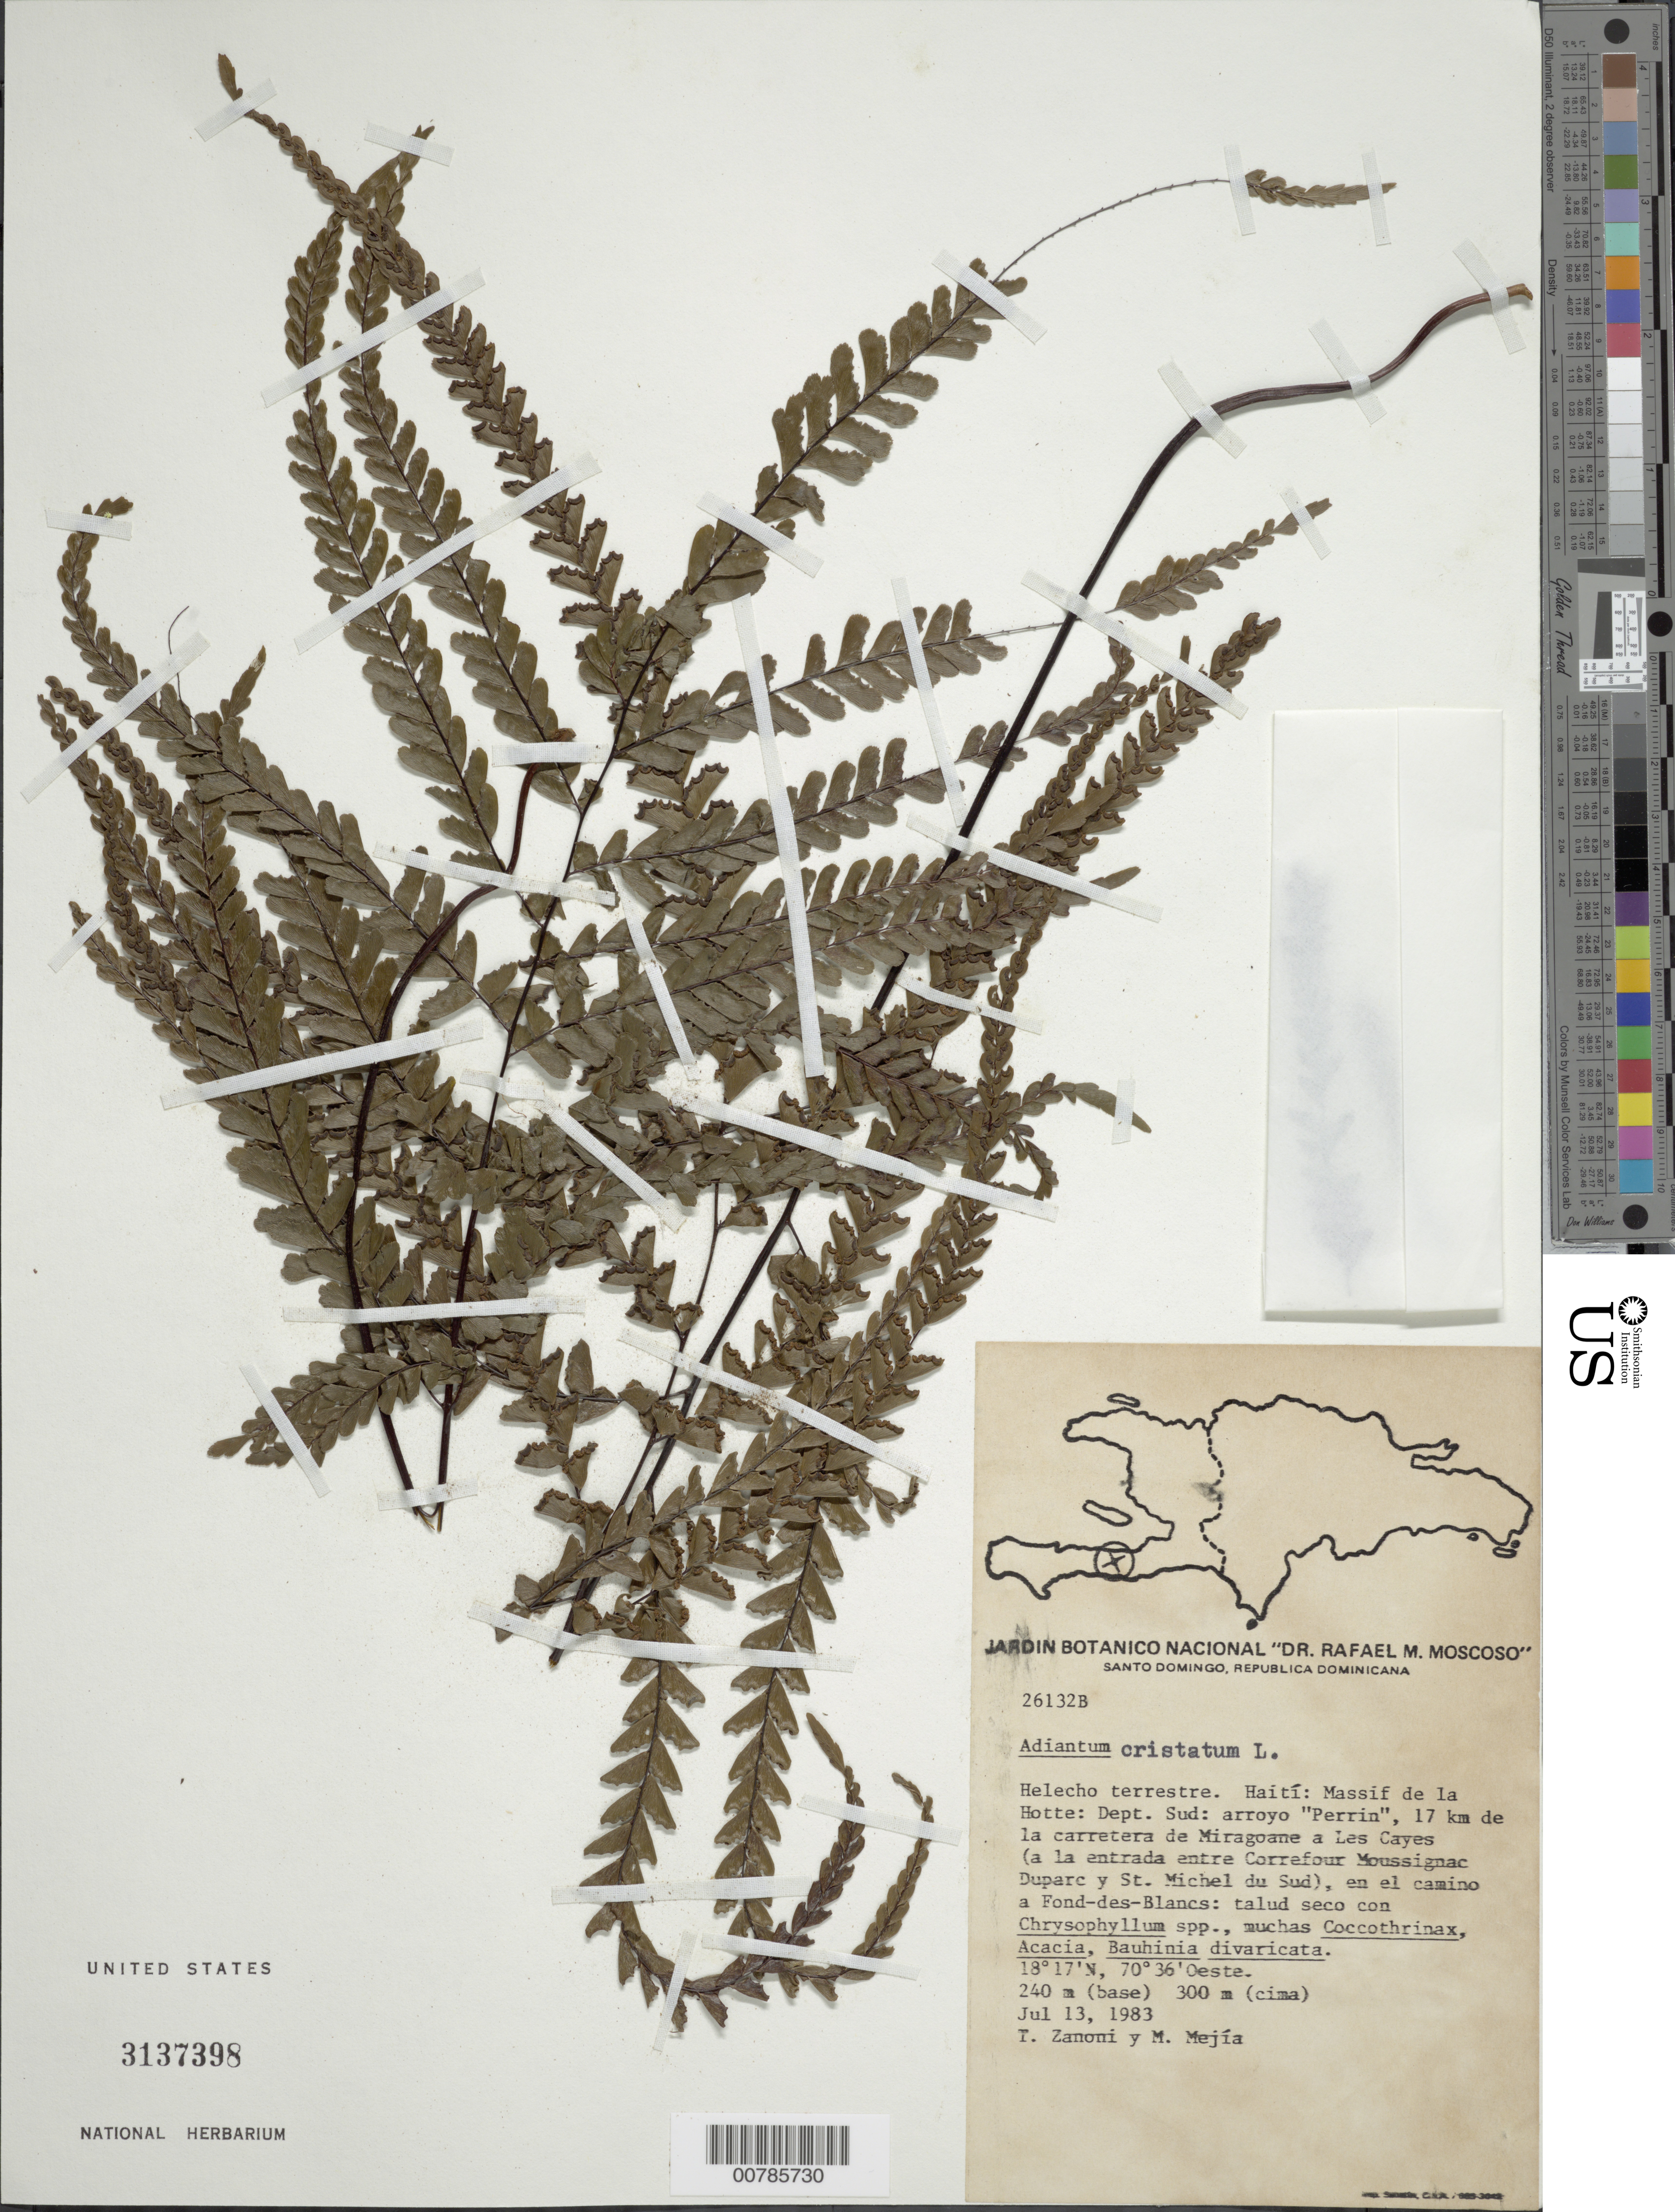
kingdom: Plantae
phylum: Tracheophyta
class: Polypodiopsida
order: Polypodiales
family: Pteridaceae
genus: Adiantum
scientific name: Adiantum pyramidale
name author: (L.) Willd.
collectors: T. A. Zanoni & M. Mejia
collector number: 26132b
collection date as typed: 13 Jul 1983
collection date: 1983-07-13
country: Haiti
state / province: Sud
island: Hispaniola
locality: Massif de la Hotte, arroyo "Perrin", 17 km de la carretera de Miragoane a Les Cayes (a la entrada entre Correfour Moussignac Duparc y St. Michel du Sud), en el camino a Fond-des-Blancs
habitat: Talud seco con Chrysophyllum spp., muchas Cocothrinax, Acacia, Bauhinia divaricata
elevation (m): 240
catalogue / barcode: US 3137398